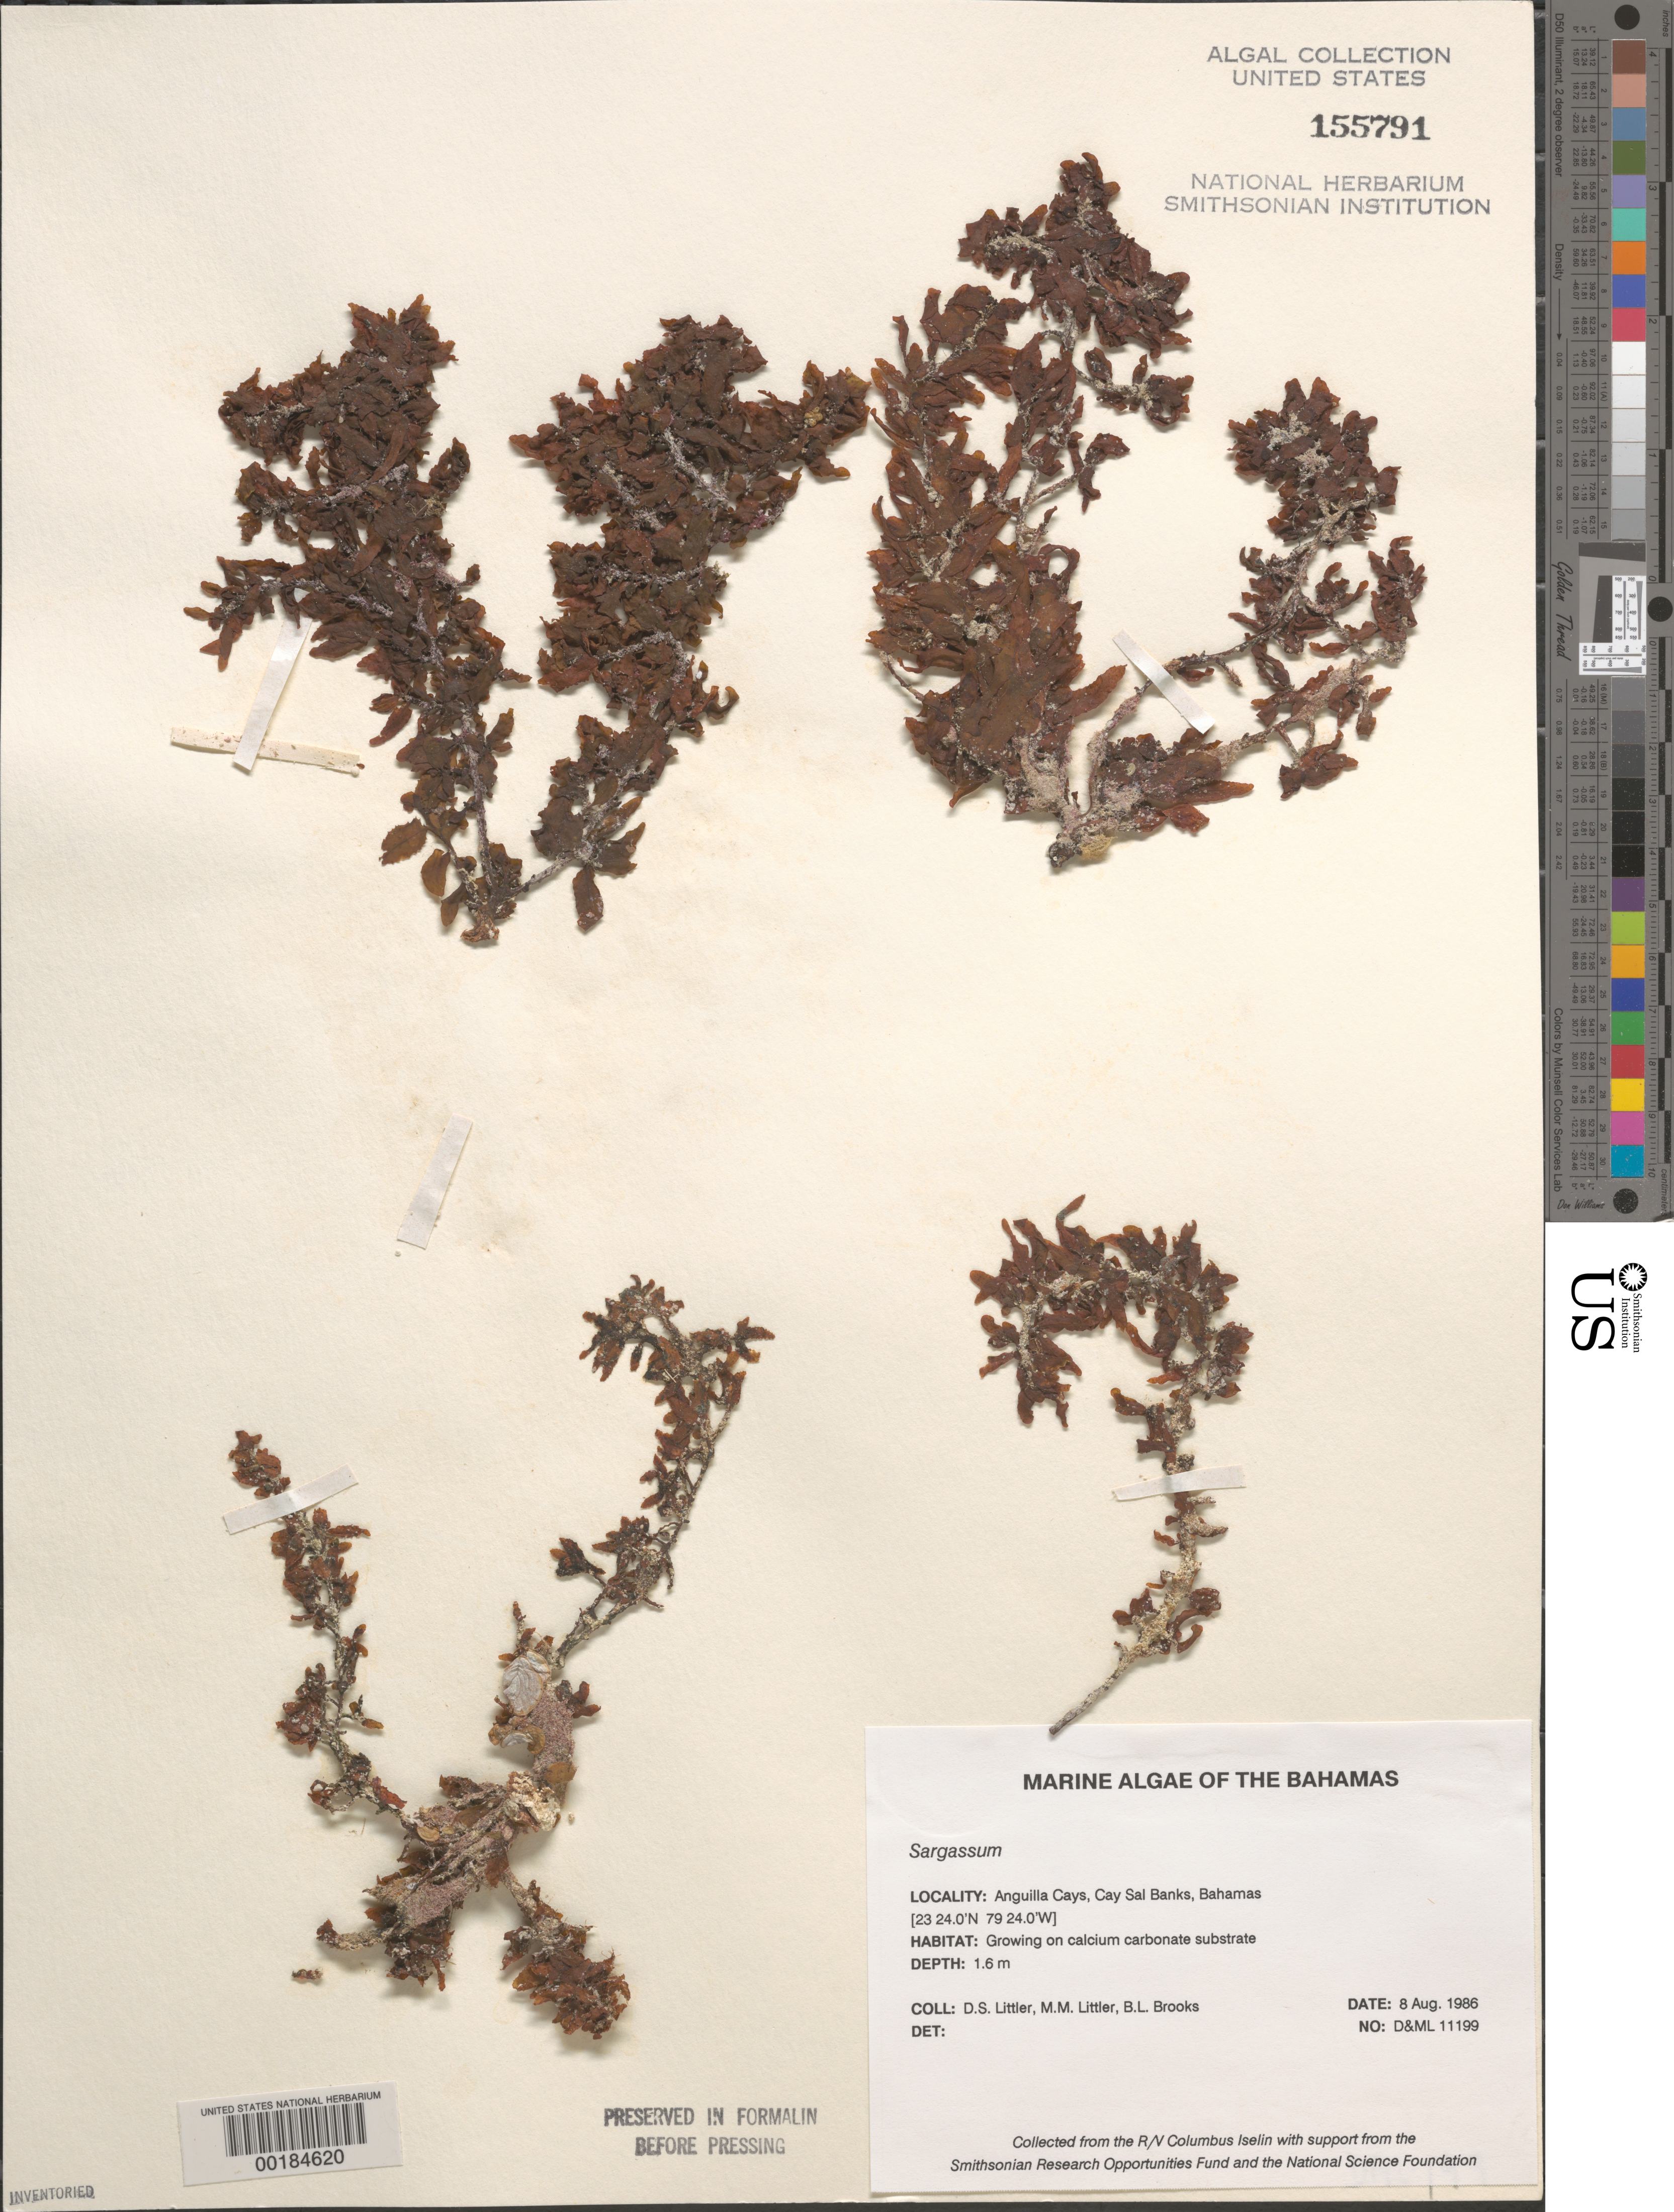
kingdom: Chromista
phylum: Ochrophyta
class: Phaeophyceae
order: Fucales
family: Sargassaceae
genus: Sargassum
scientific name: Sargassum sp.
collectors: D. S. Littler, M. M. Littler & B. Brooks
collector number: D&ML 11199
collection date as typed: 09 Aug 1986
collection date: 1986-08-09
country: Bahamas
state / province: Bimini Banks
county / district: Bimini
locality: Cay Sal Banks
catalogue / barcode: US 155791